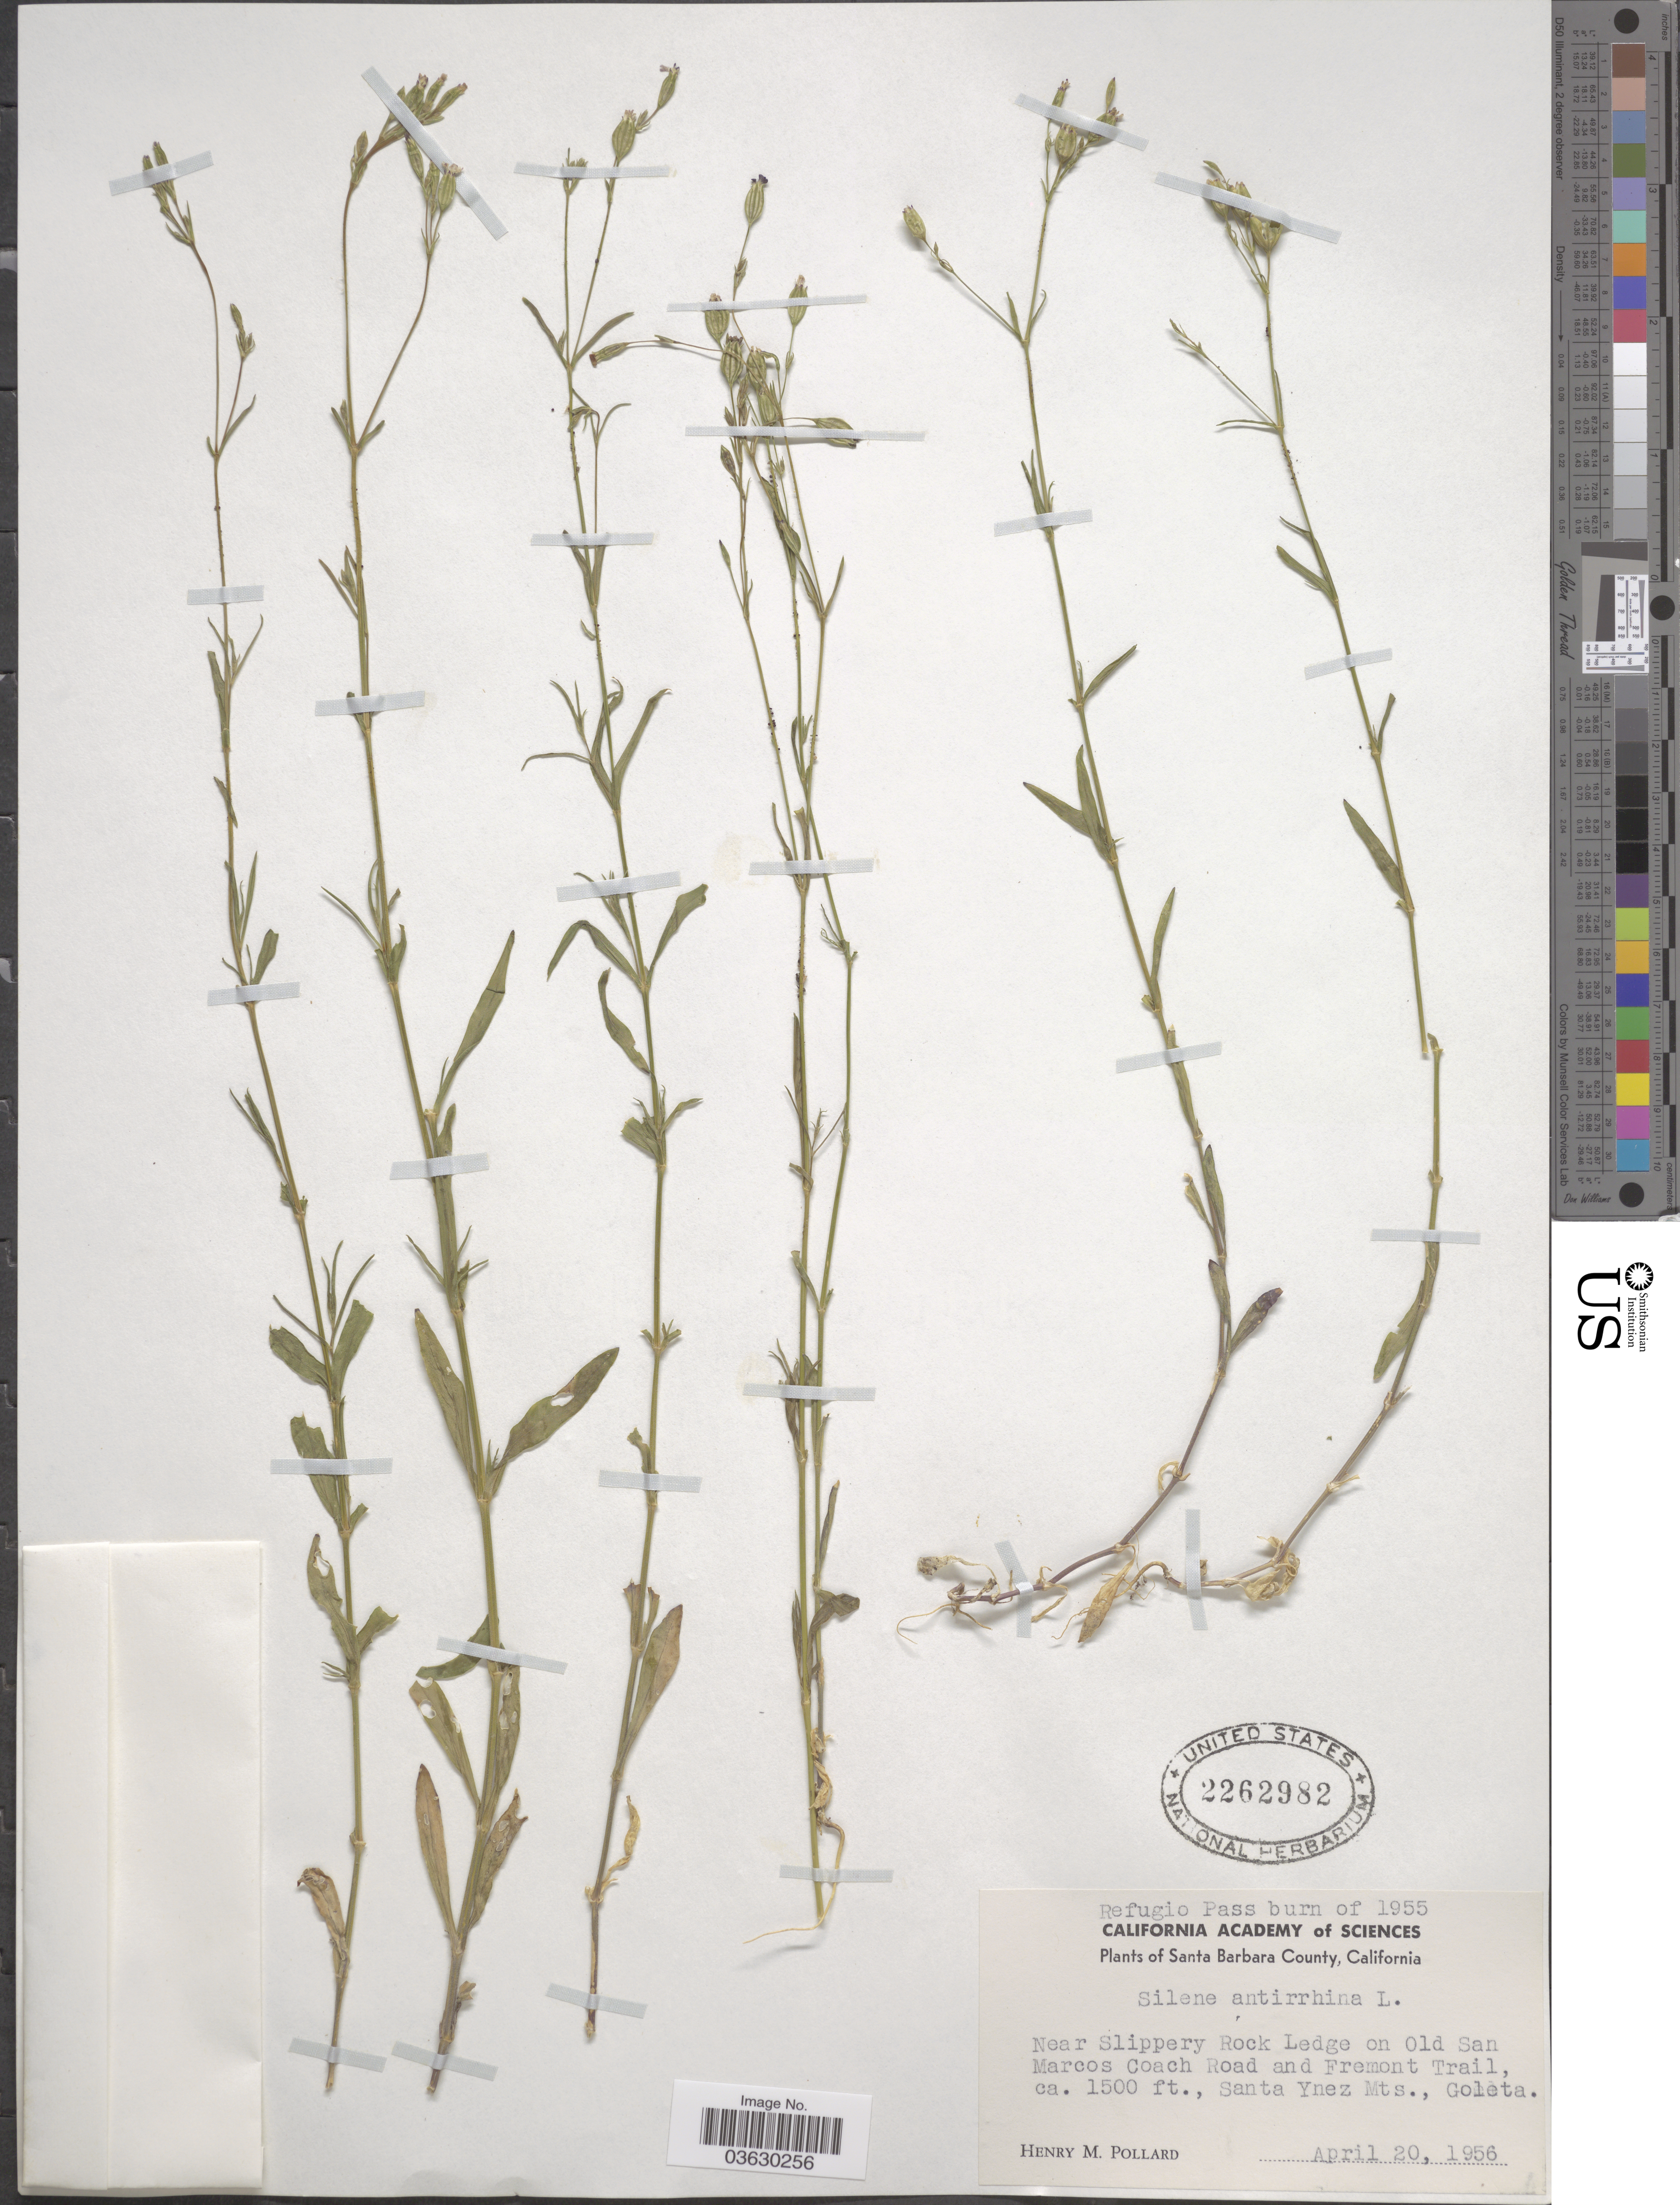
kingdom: Plantae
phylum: Tracheophyta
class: Magnoliopsida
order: Caryophyllales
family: Caryophyllaceae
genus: Silene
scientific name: Silene antirrhina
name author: L.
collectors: H. M. Pollard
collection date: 1956-04-20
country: United States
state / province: California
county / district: Santa Barbara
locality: Santa Barbara County. Near Slippery Rock Ledge on Old San Marcos Coach Road and Fremont Trail, Santa Ynez Mts., Goleta.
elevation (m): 457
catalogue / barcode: US 2262982